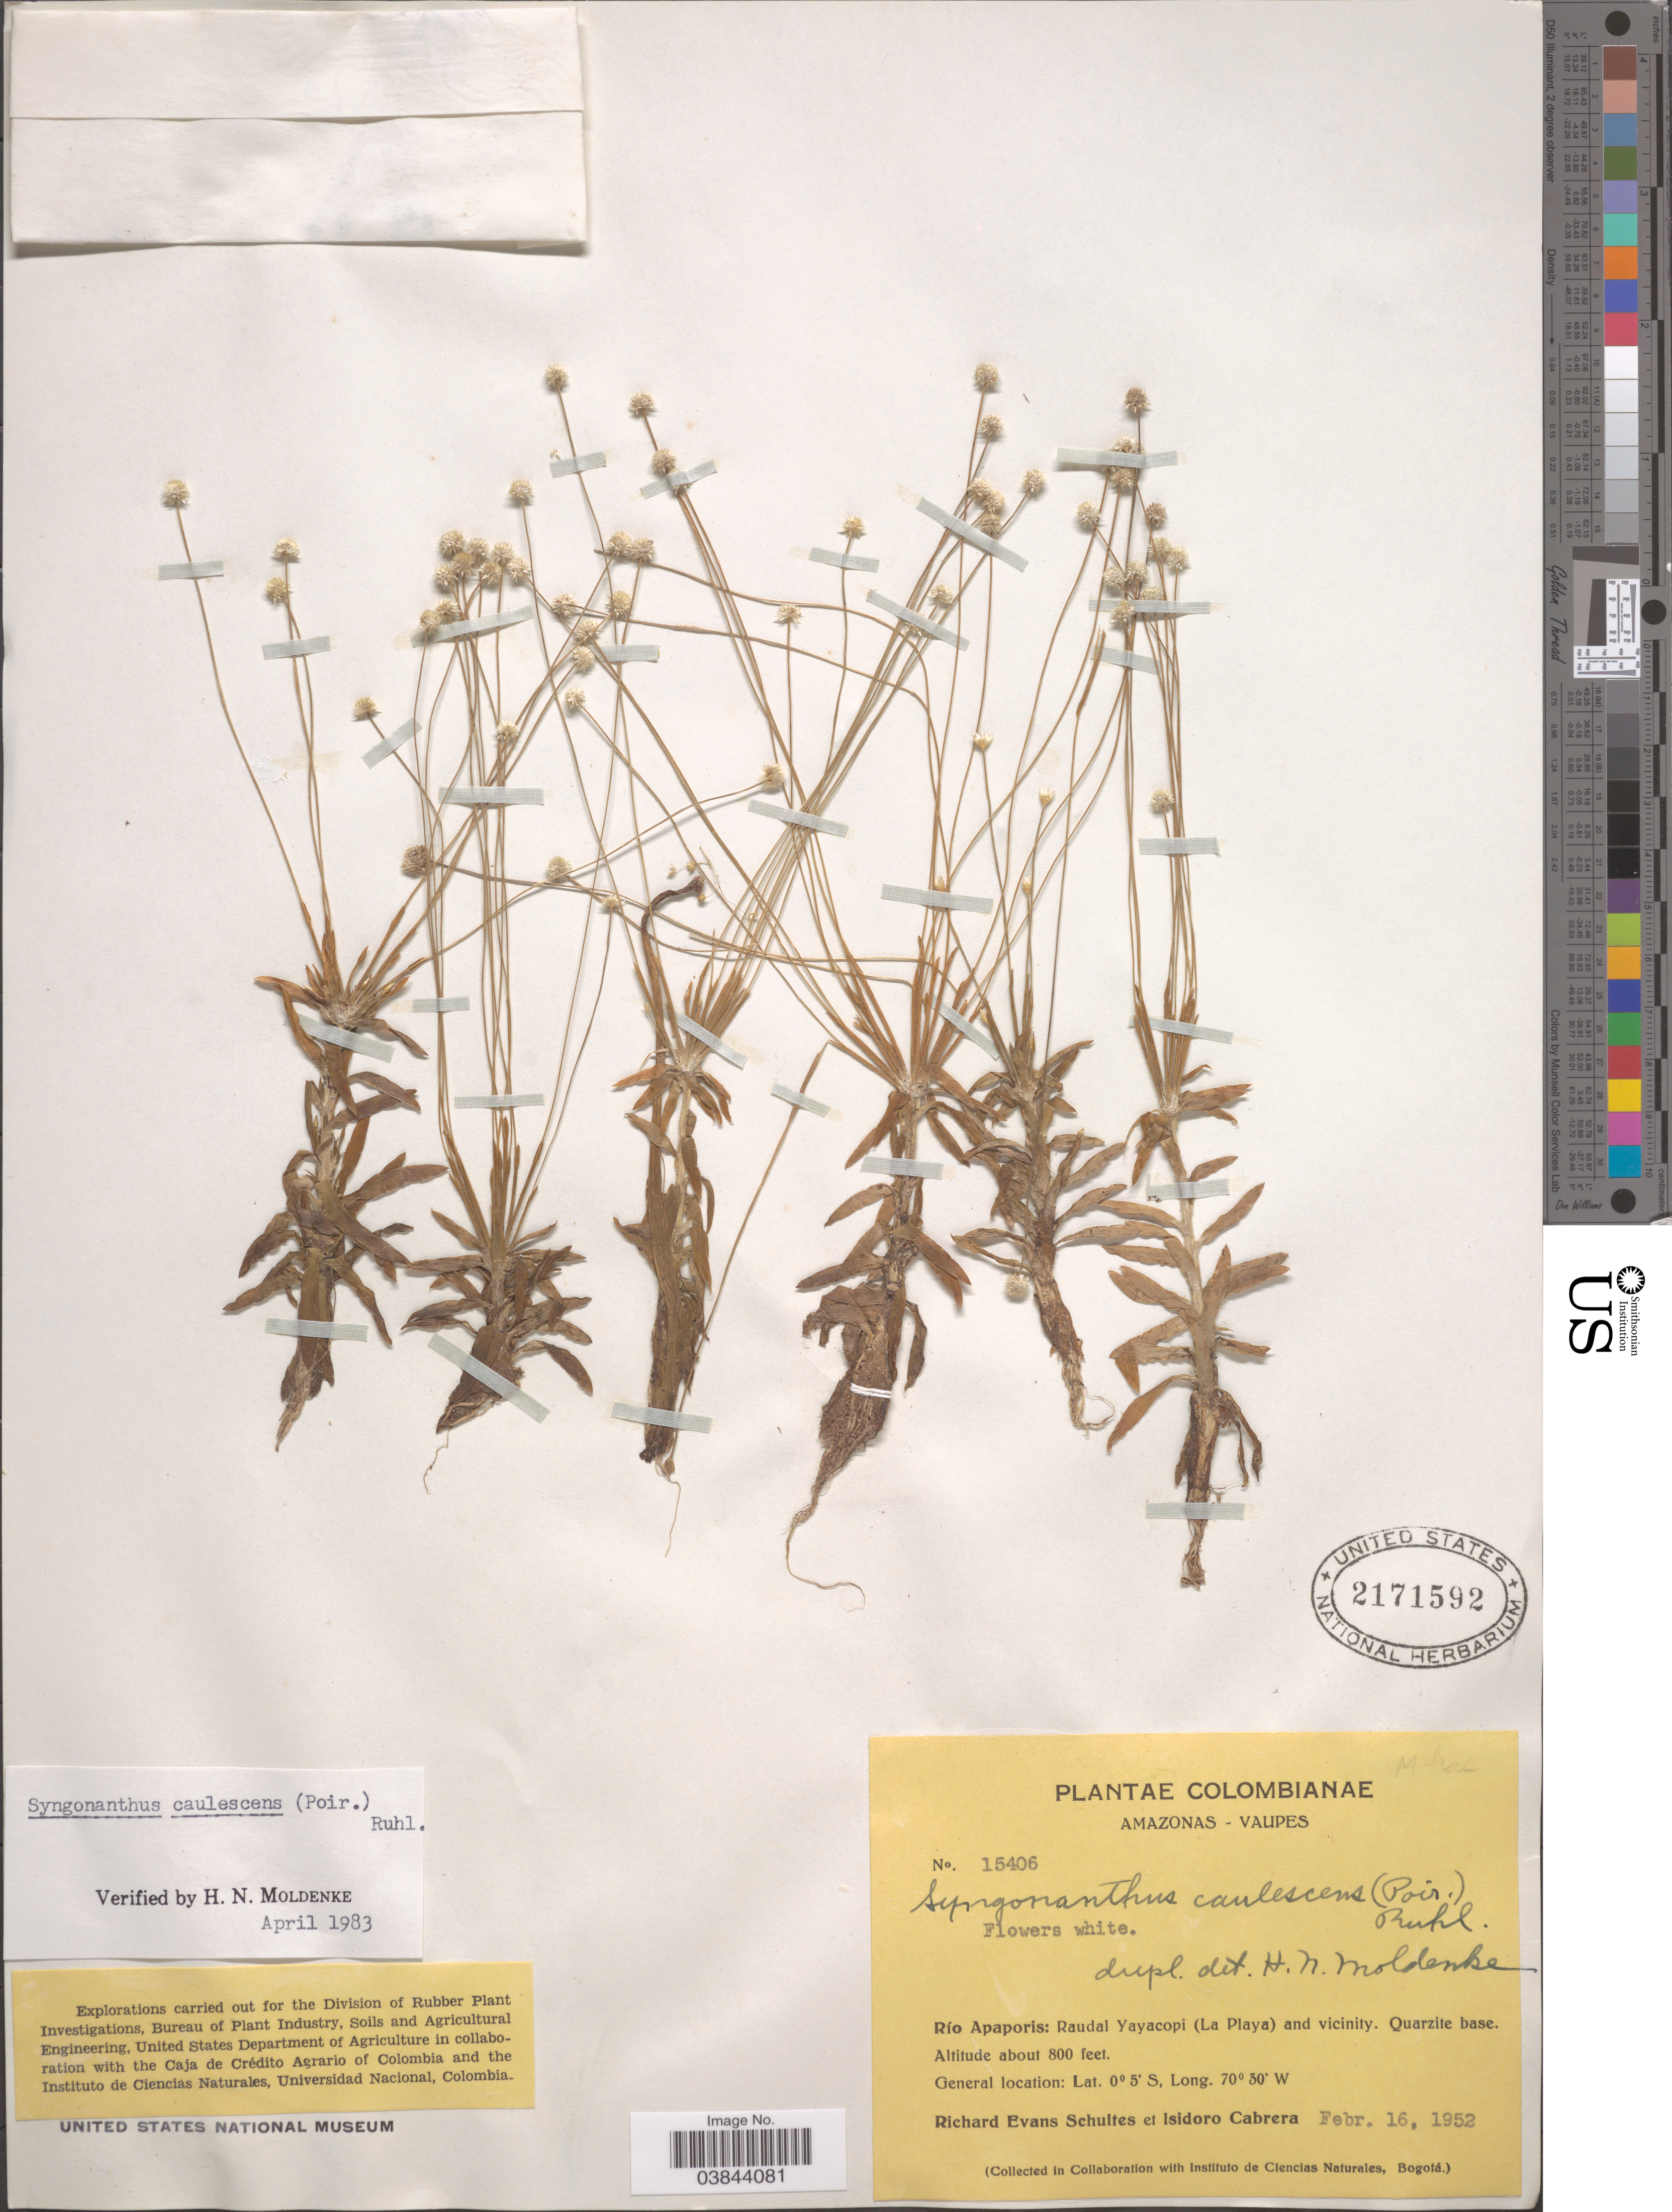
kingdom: Plantae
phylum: Tracheophyta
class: Liliopsida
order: Poales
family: Eriocaulaceae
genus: Syngonanthus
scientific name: Syngonanthus caulescens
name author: (Poir.) Ruhland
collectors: R. E. Schultes & I. Cabrera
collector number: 15406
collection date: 1952-02-16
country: Colombia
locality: Amazonas - Vaupes. Río Apaporis: Raudal Yayacopi (La Playa) and vicinity.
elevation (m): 244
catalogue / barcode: US 2171592